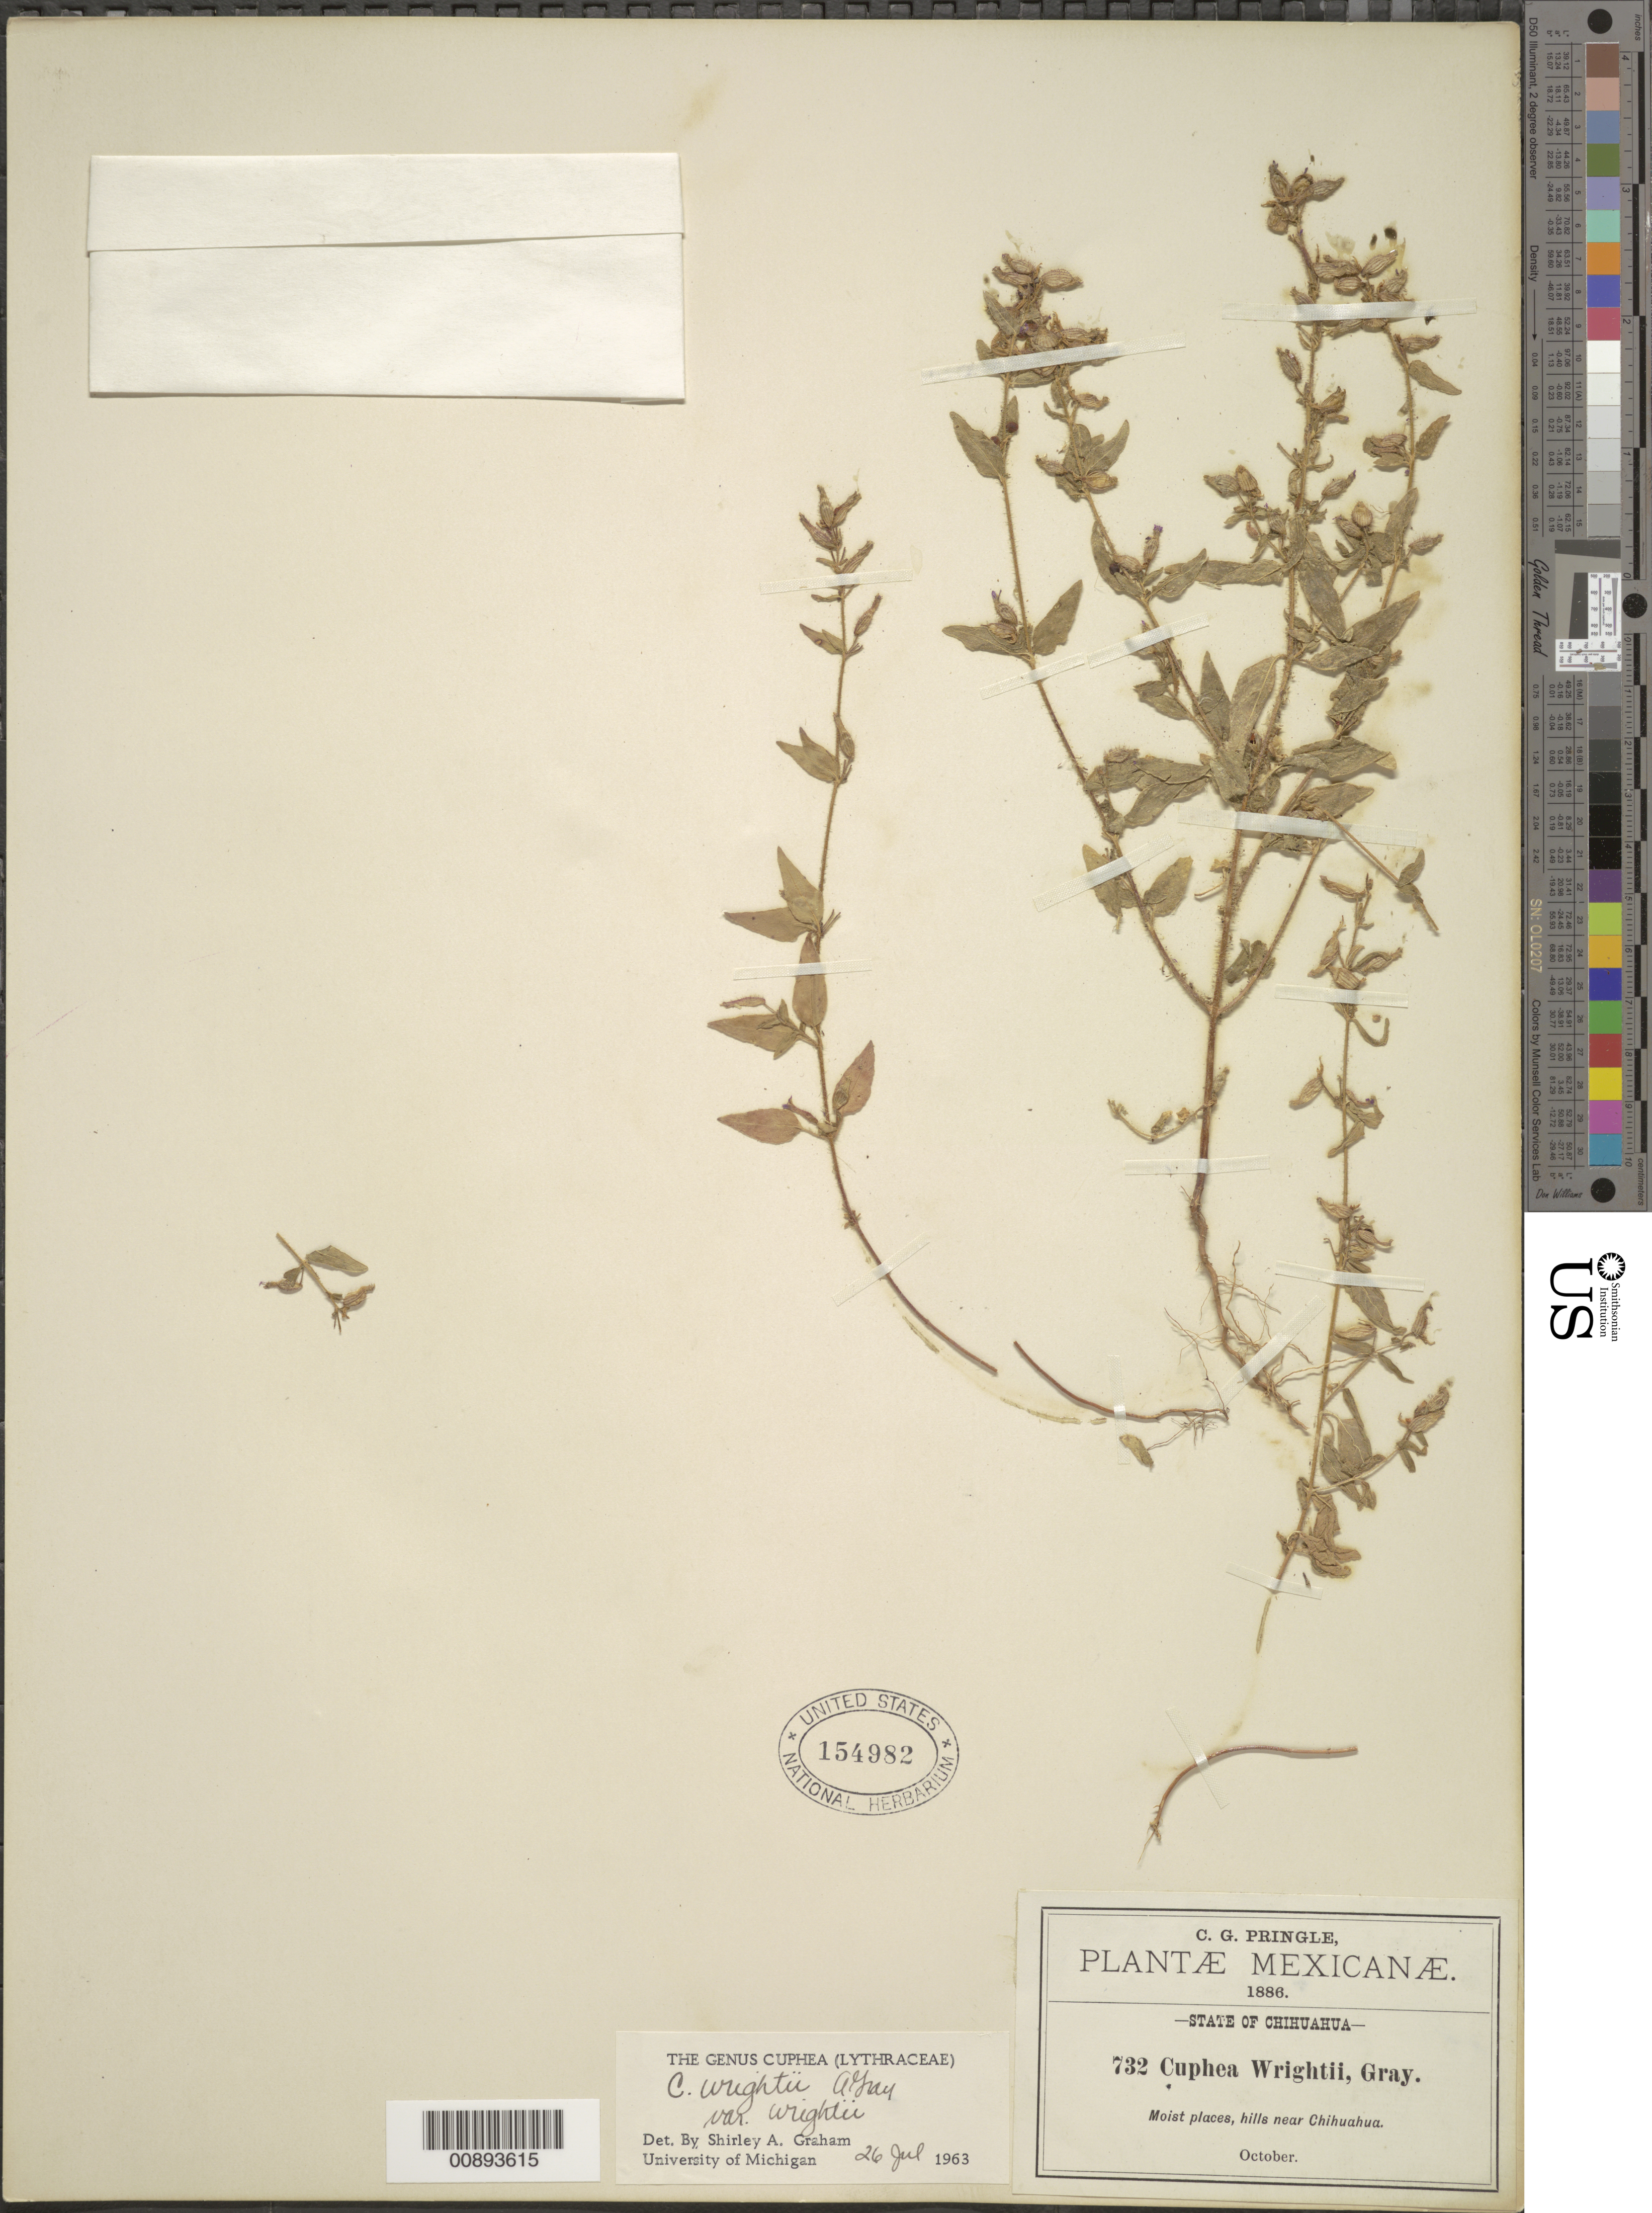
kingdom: Plantae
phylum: Tracheophyta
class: Magnoliopsida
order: Myrtales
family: Lythraceae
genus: Cuphea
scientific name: Cuphea wrightii var. wrightii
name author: A. Gray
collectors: C. G. Pringle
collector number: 732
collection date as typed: Oct 1886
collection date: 1886-10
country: Mexico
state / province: Chihuahua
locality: Hills near Chihuahua.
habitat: Moist places.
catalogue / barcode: US 154982